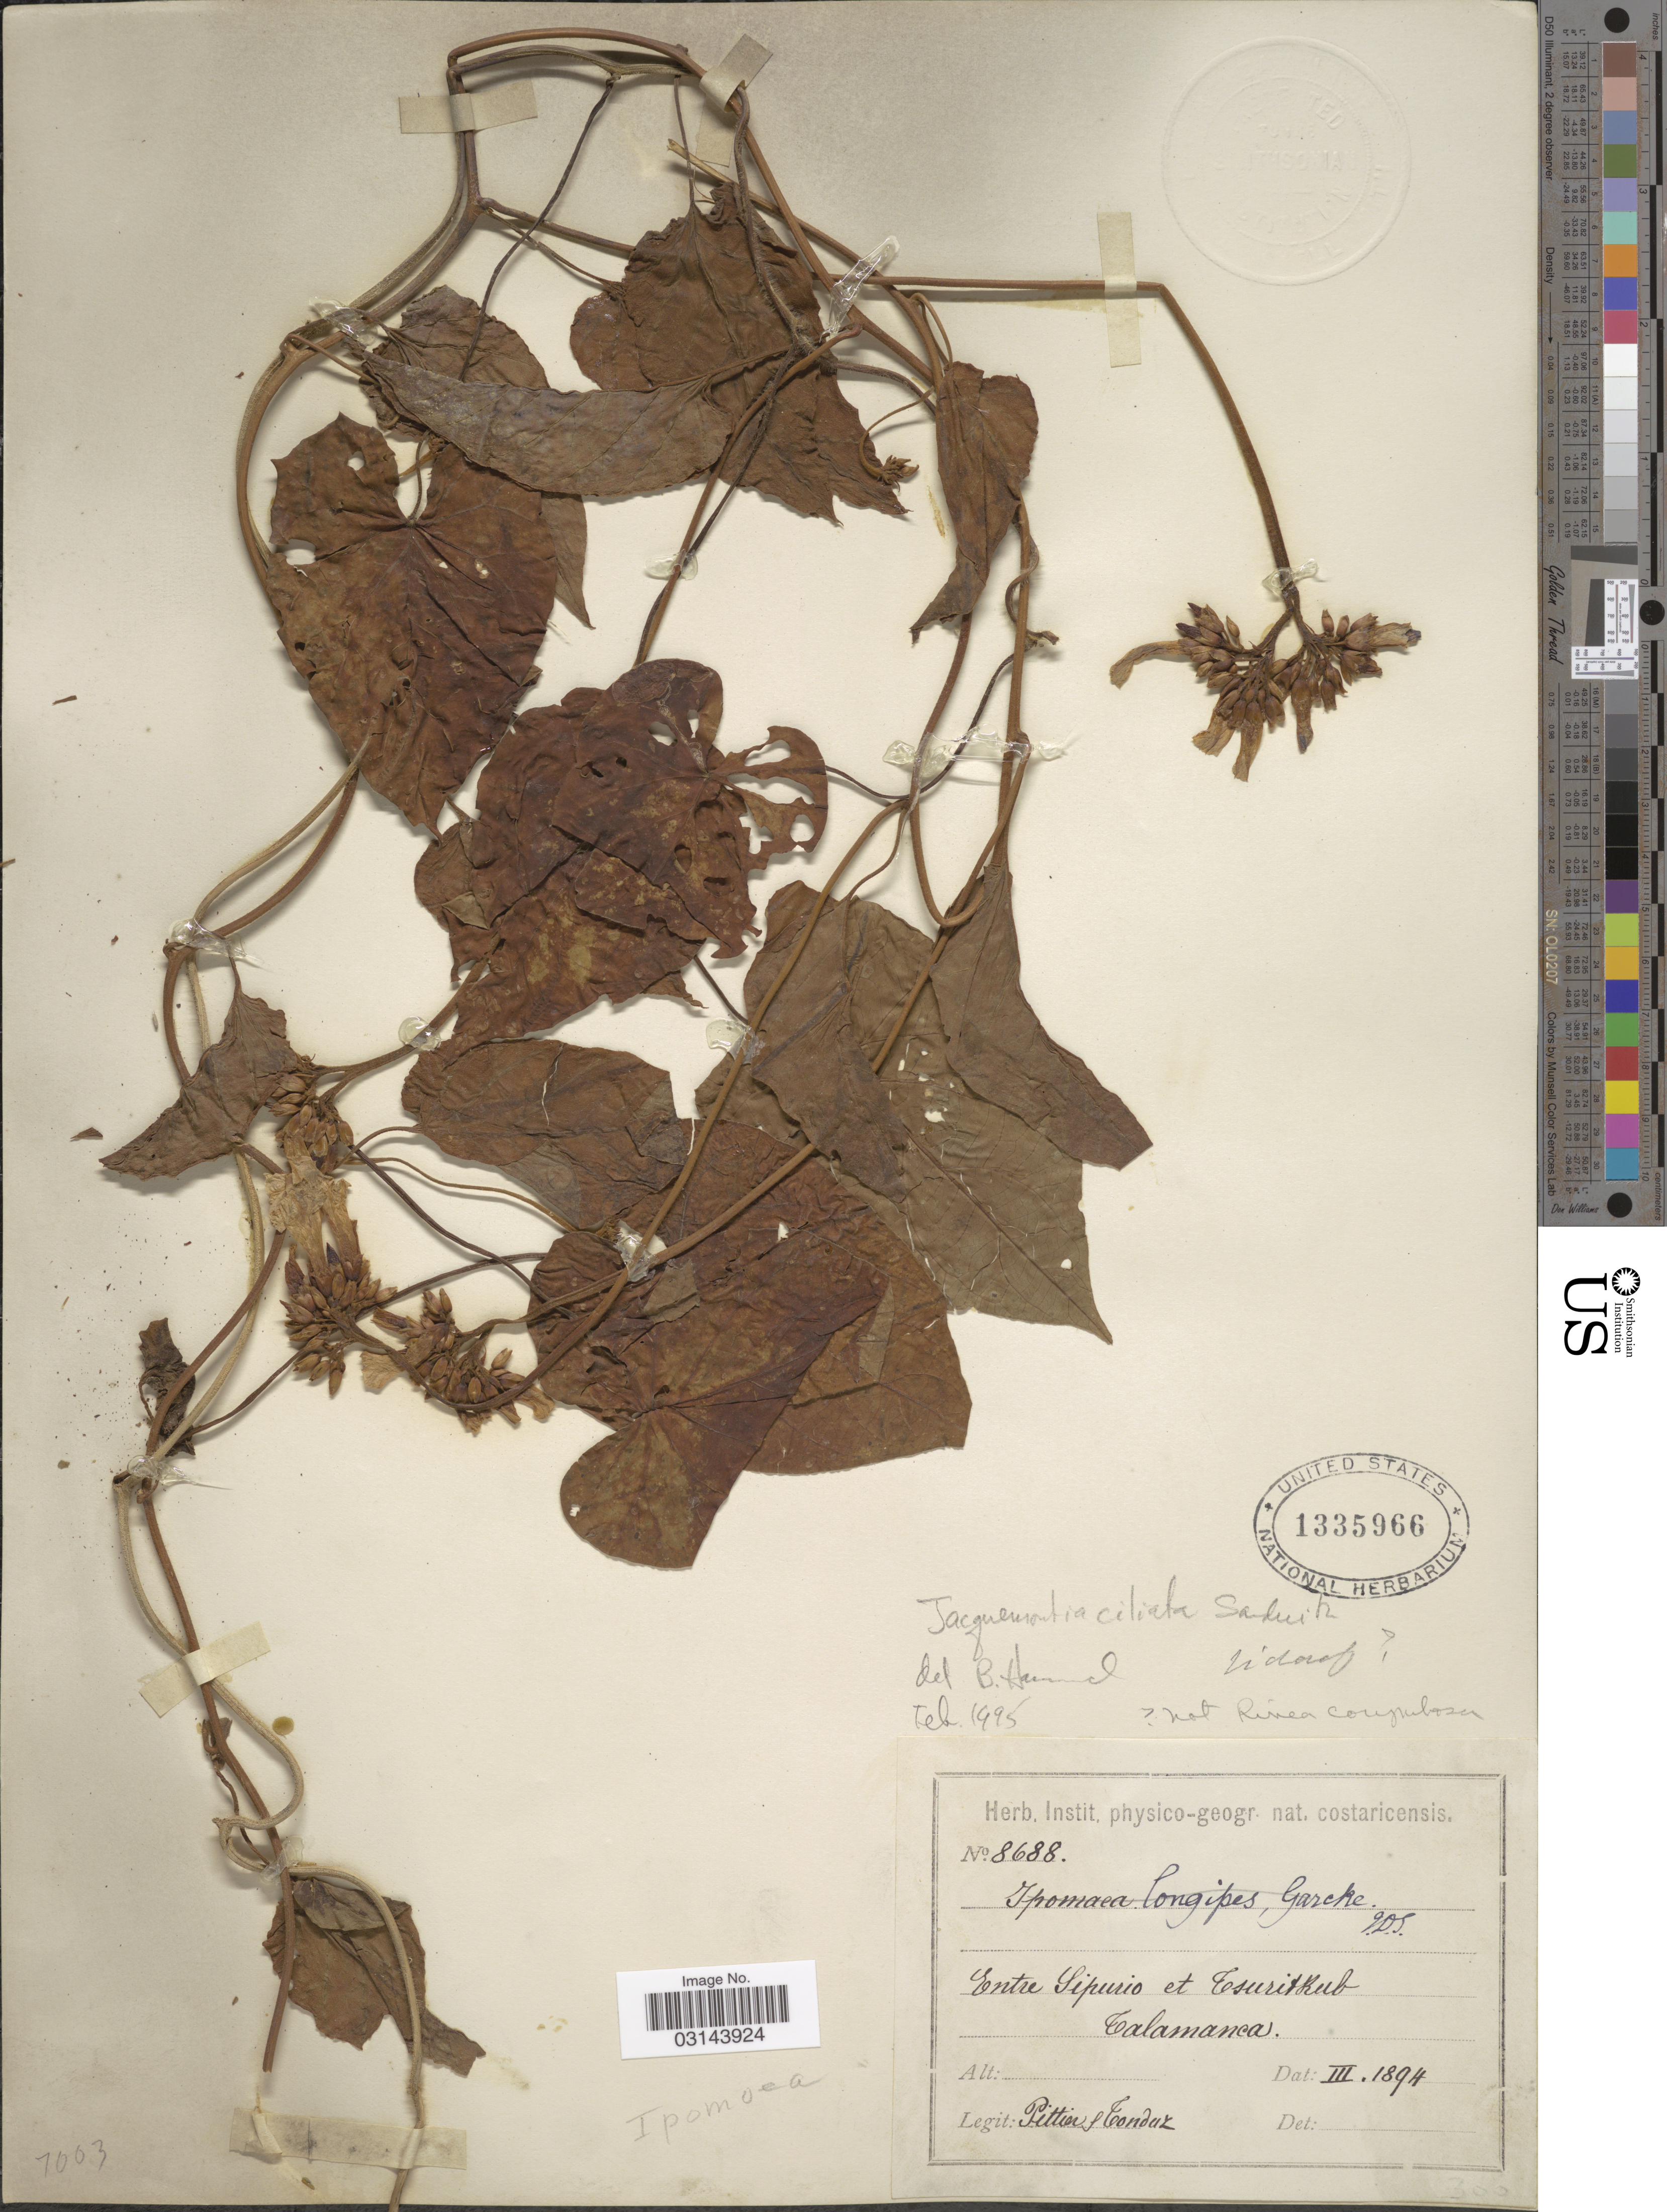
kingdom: Plantae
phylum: Tracheophyta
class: Magnoliopsida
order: Solanales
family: Convolvulaceae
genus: Jacquemontia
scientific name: Jacquemontia ciliata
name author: Sandwith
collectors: Pittier, -- & Tonduz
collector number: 8688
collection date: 1894-03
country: Costa Rica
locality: Entre Sipurio et Tsuritkub Talamanca.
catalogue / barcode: US 1335966